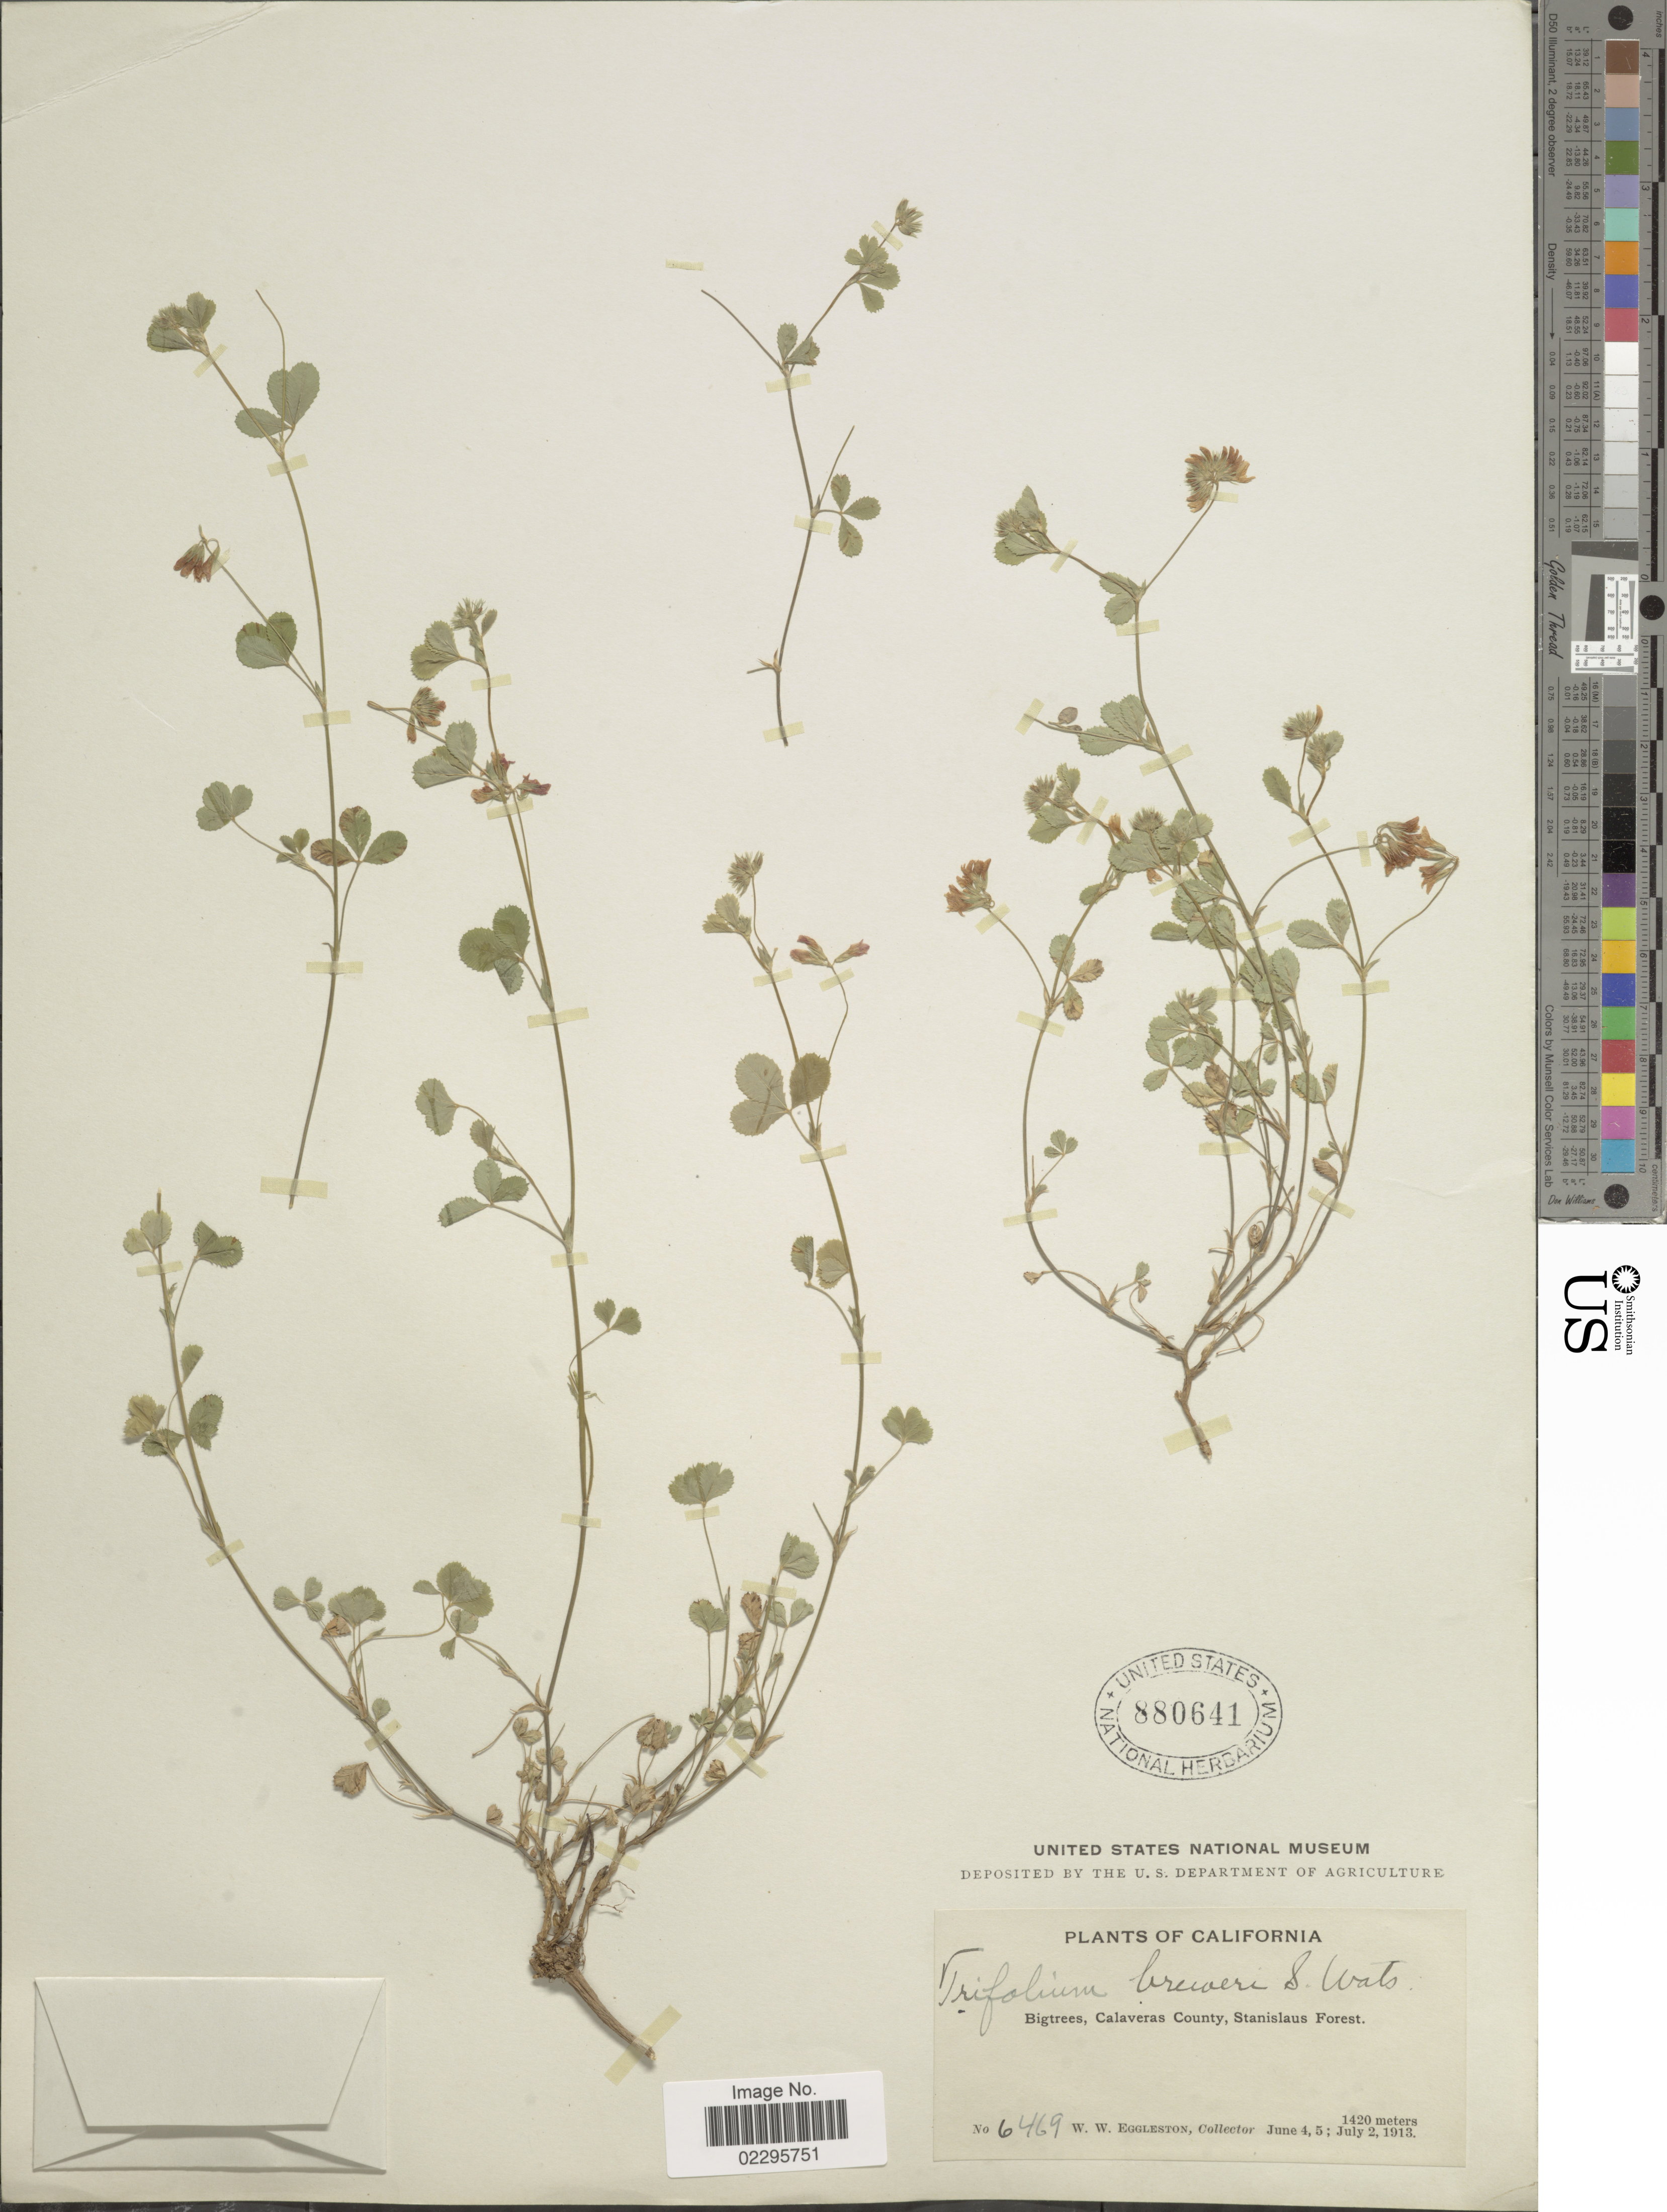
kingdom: Plantae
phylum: Tracheophyta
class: Magnoliopsida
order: Fabales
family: Fabaceae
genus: Trifolium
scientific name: Trifolium breweri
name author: S. Watson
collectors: W. W. Eggleston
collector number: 6469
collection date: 1913-06-04/1913-07-02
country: United States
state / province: California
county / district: Calaveras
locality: Bigtrees, Calaveras County, Stanislaus Forest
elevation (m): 1420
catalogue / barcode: US 880641